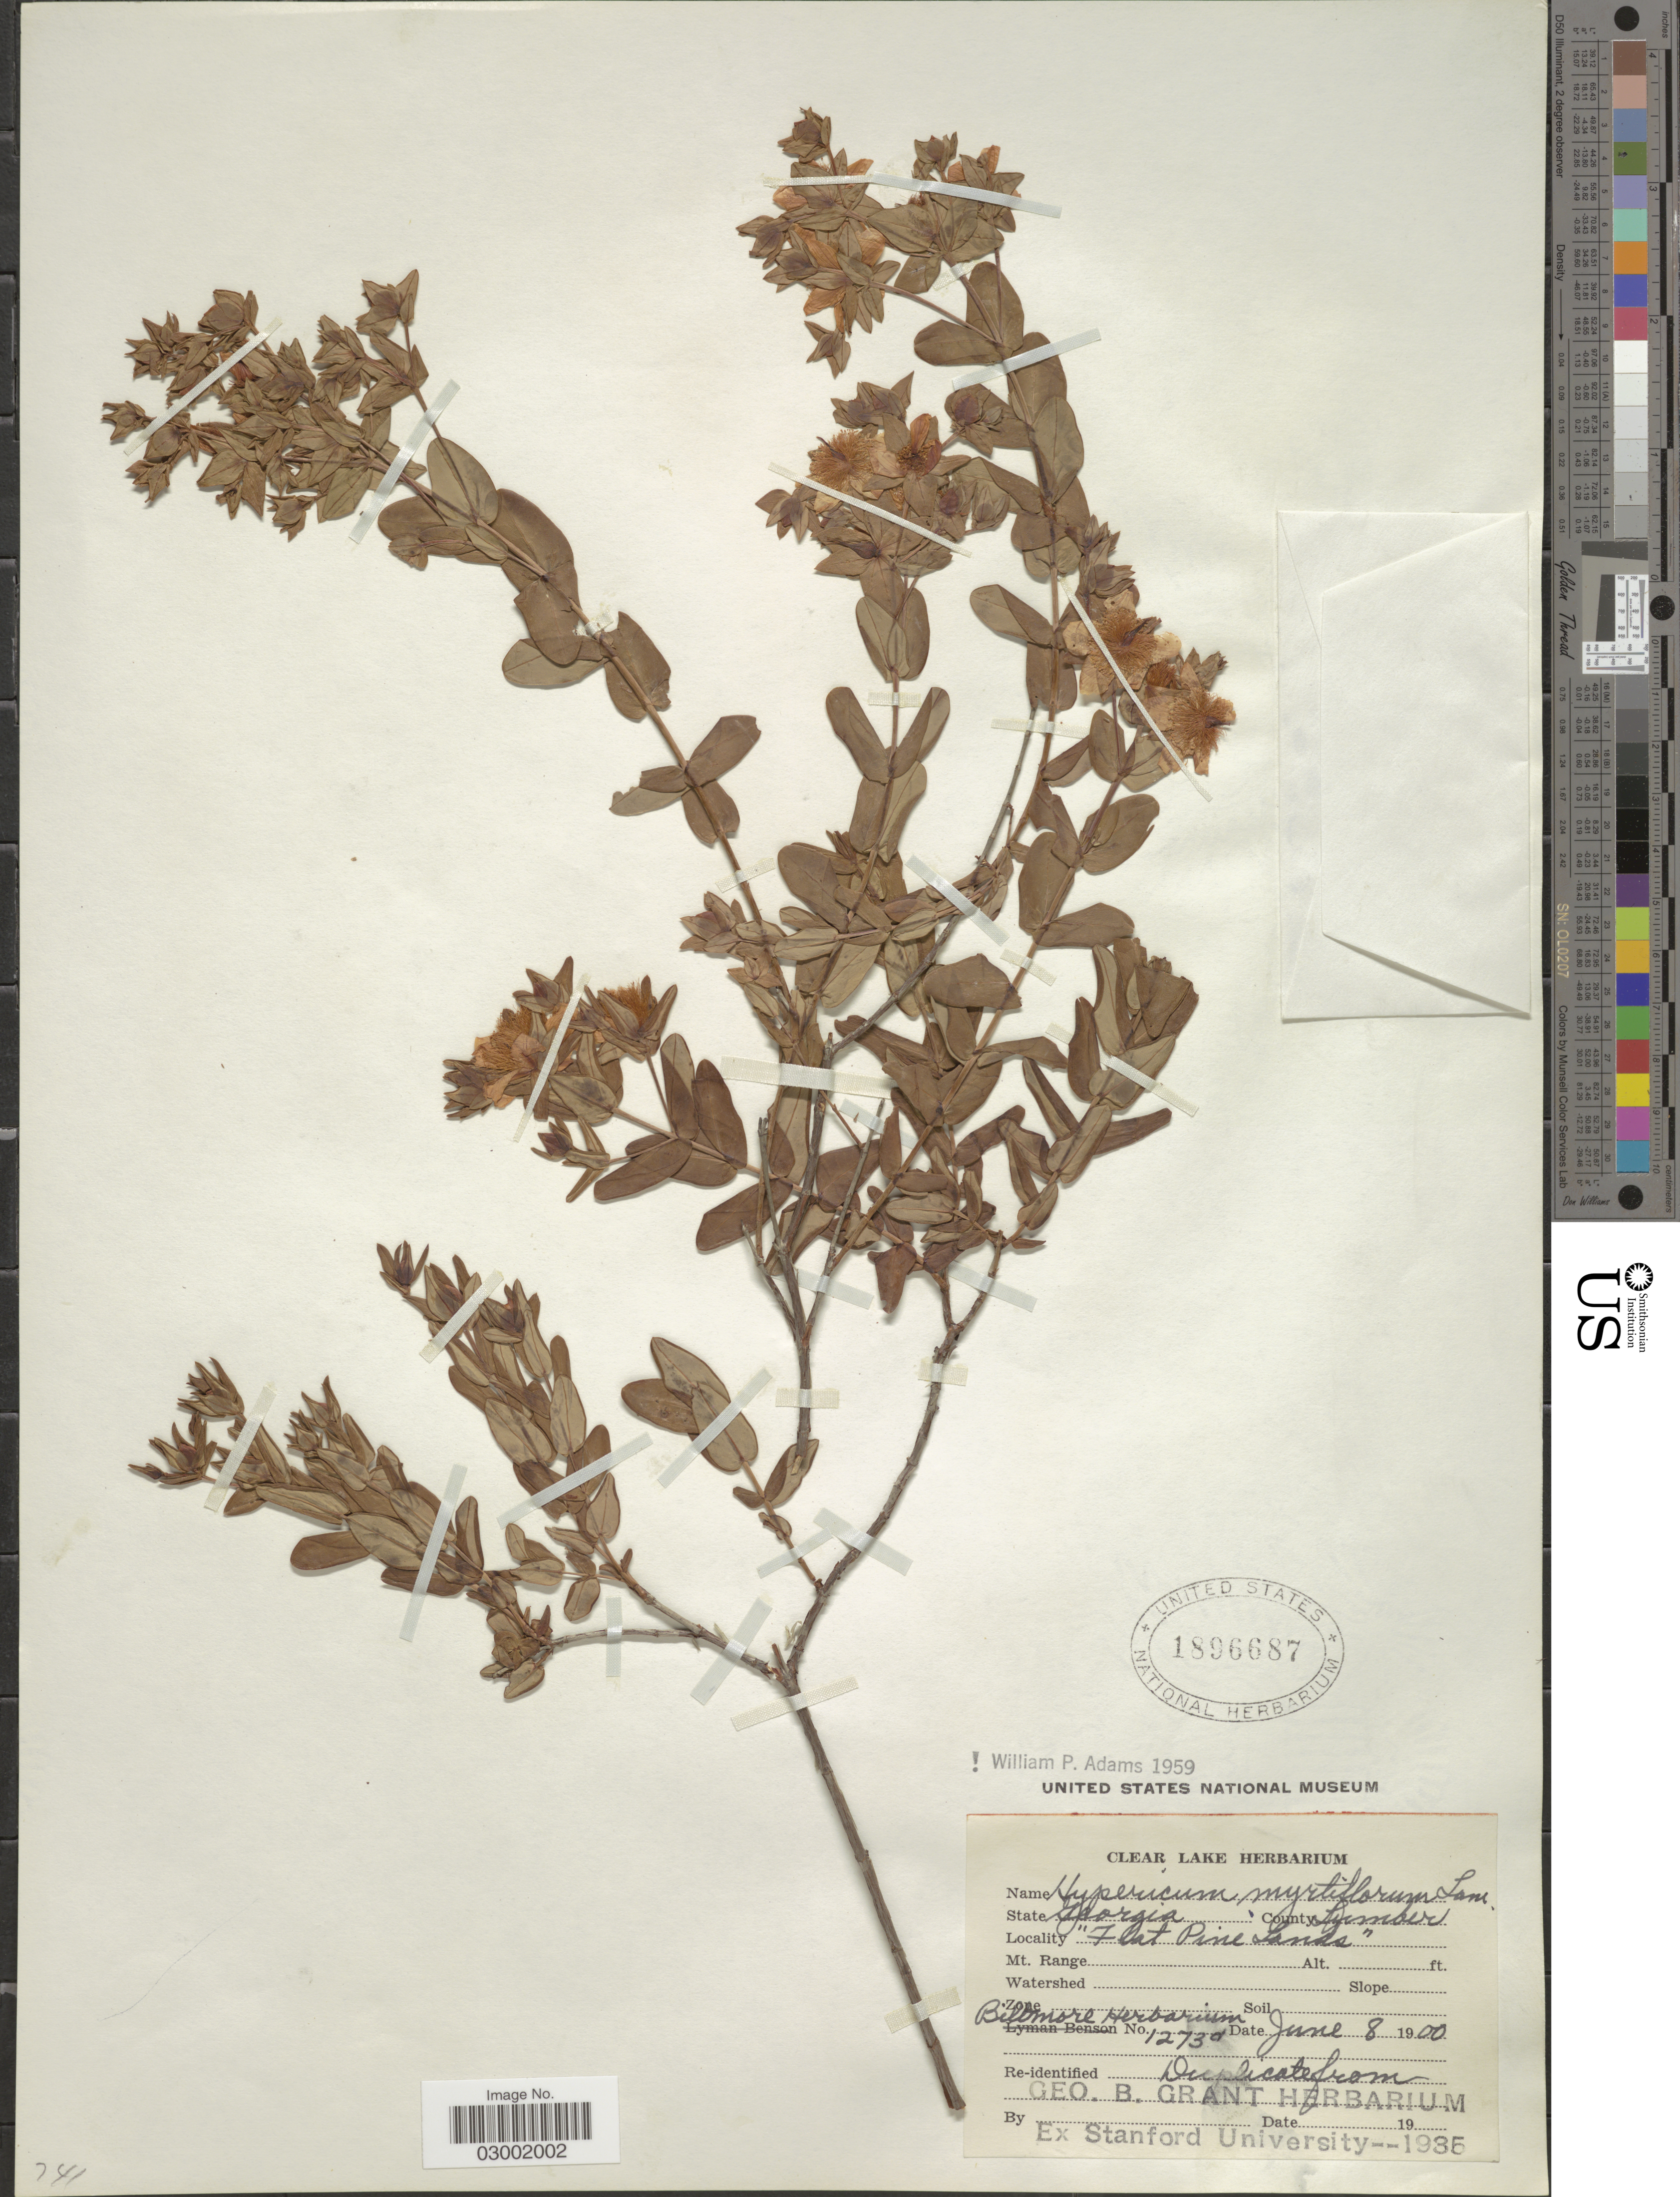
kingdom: Plantae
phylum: Tracheophyta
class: Magnoliopsida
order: Malpighiales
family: Hypericaceae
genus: Hypericum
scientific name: Hypericum myrtifolium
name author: Lam.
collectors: ex herb. Biltmore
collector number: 1273d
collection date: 1900-06-08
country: United States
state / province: Georgia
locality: County Sumter. Flat Pine Lands.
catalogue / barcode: US 1896687